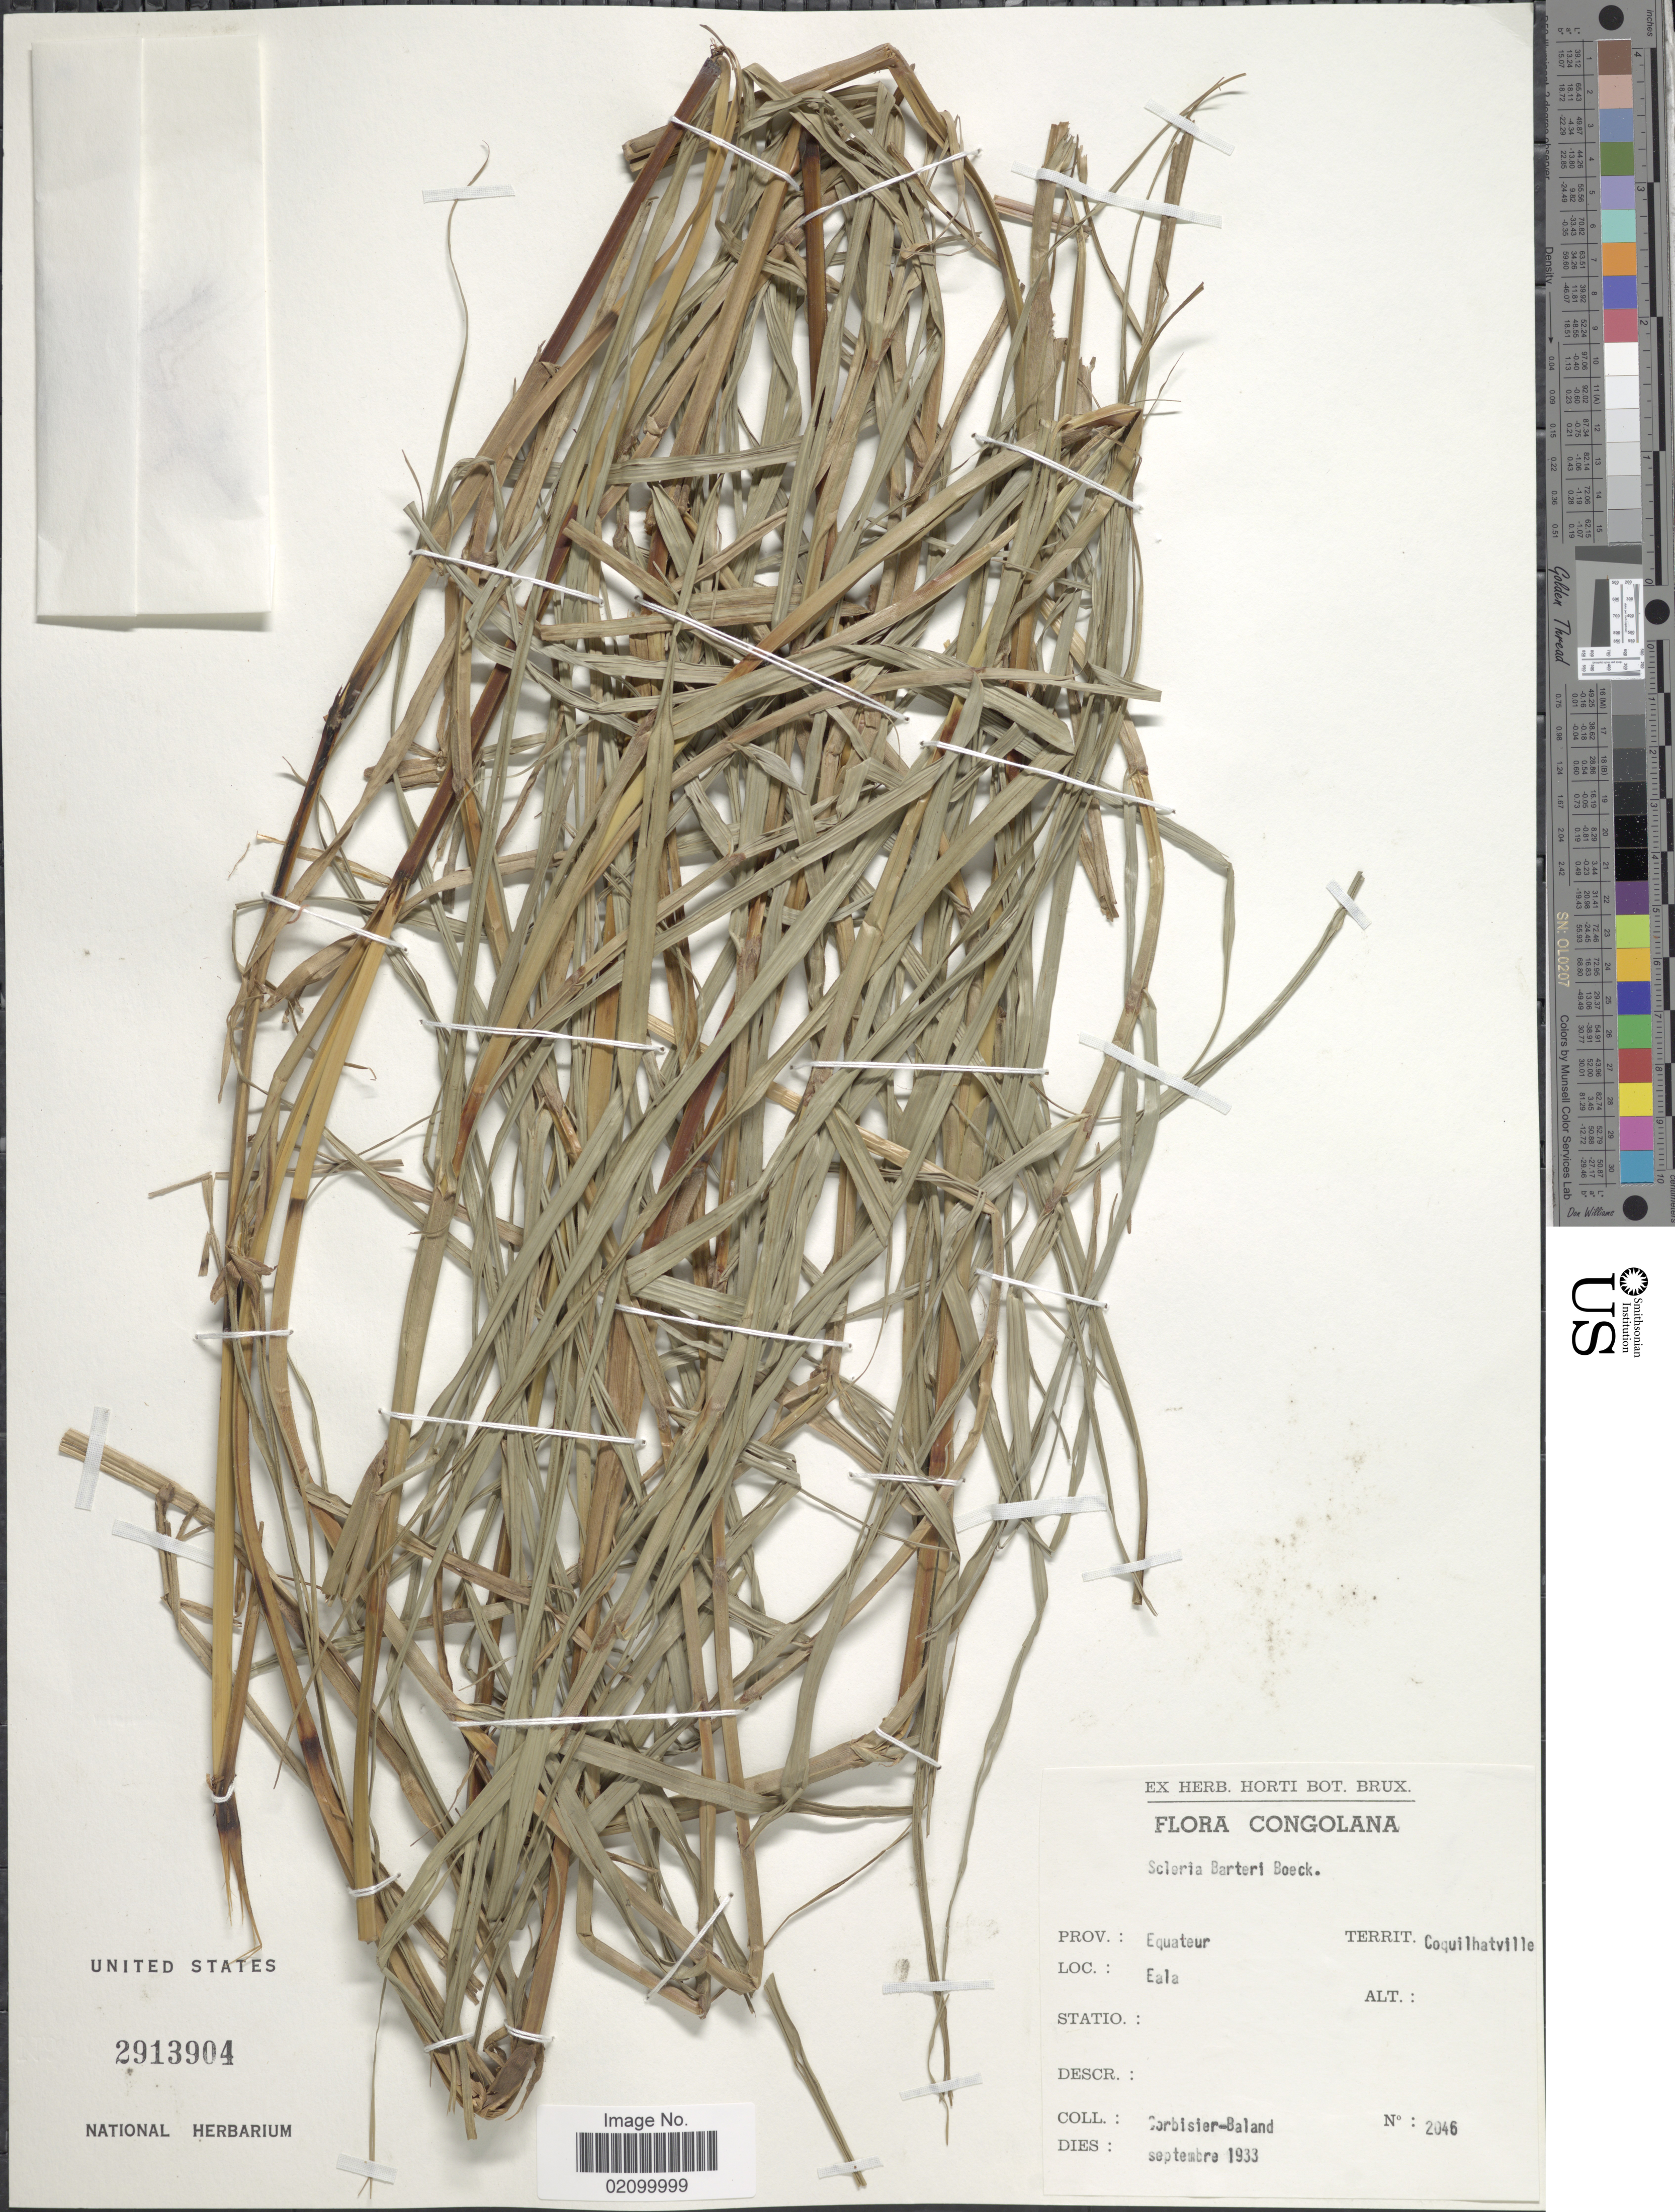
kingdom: Plantae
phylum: Tracheophyta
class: Liliopsida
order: Poales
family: Cyperaceae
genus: Scleria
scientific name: Scleria boivinii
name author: Steud.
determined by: Strong, Mark T., (BOT), Smithsonian Institution - National Museum of Natural History (UNITED STATES)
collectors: A. Corbisier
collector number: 2046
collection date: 1933-09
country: Congo, Democratic Republic of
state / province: Equateur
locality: Congolana, Prov. Equateur. Territ. Coquilhatville, Eala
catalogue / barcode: US 2913904